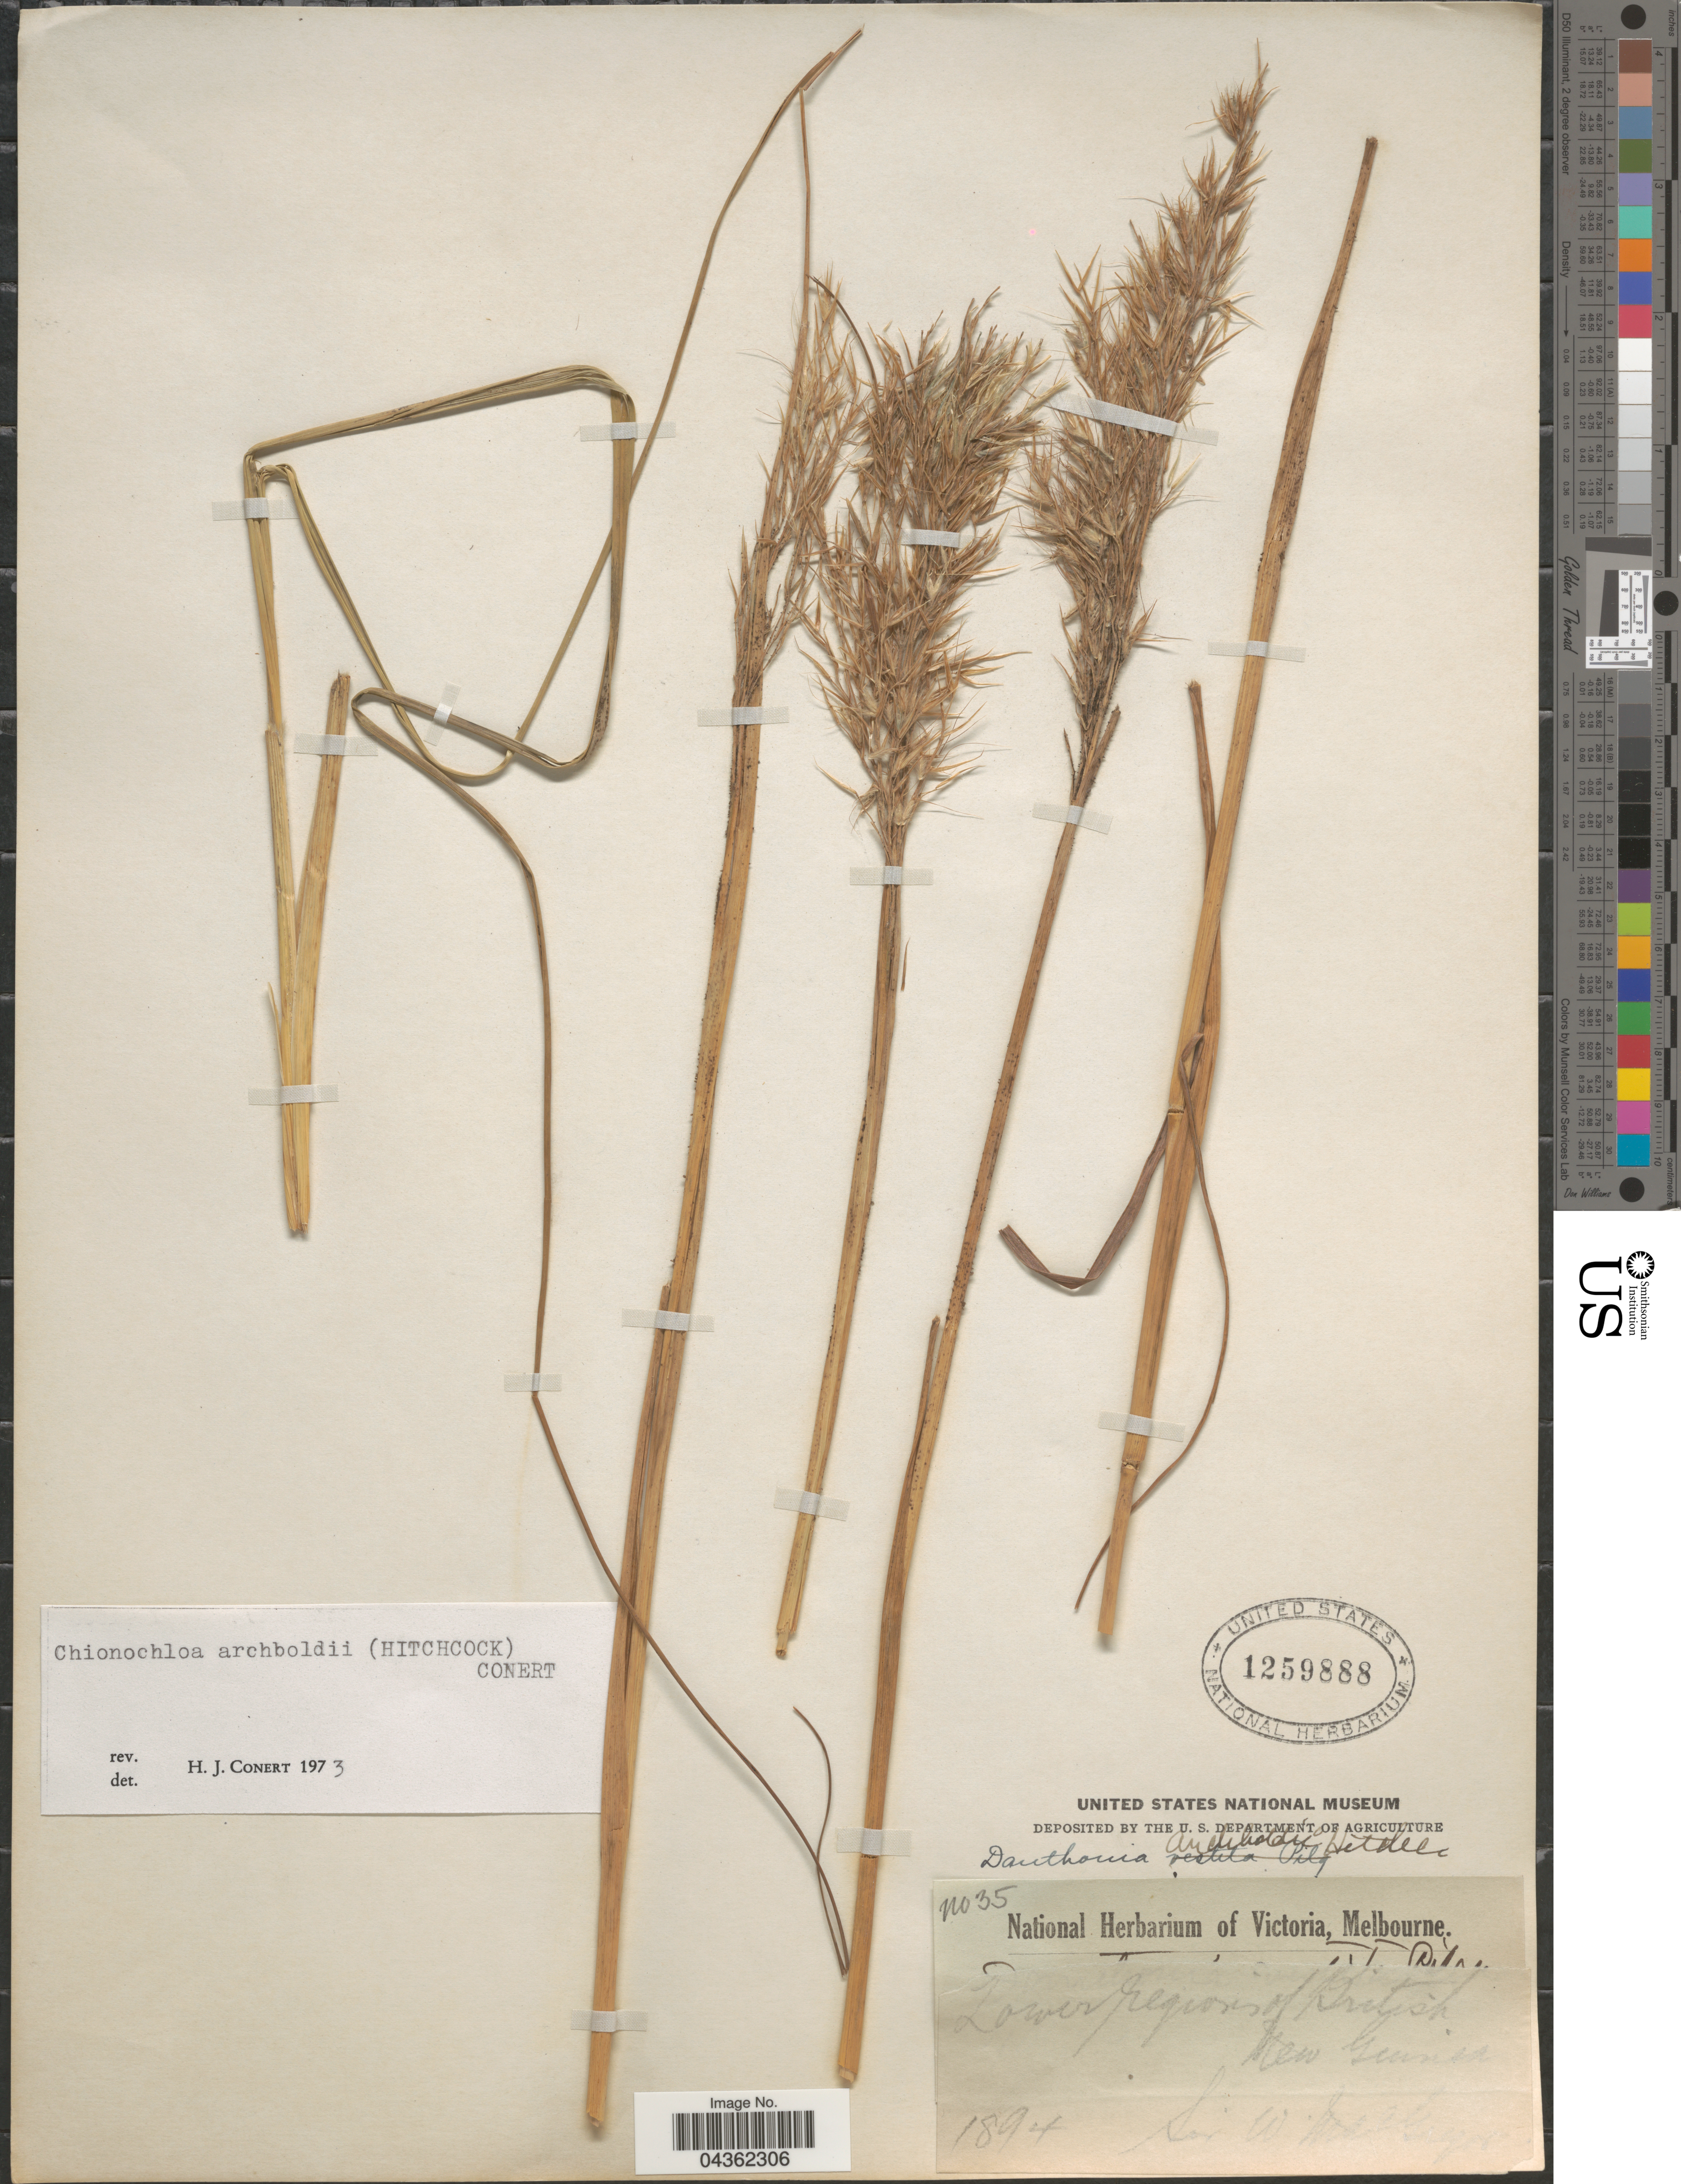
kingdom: Plantae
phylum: Tracheophyta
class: Liliopsida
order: Poales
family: Poaceae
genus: Chimaerochloa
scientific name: Chimaerochloa archboldii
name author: (Hitchc.) Pirie & H.P. Linder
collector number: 35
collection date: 1894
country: Papua New Guinea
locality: Lower regions of British New Guinea.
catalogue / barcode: US 1259888